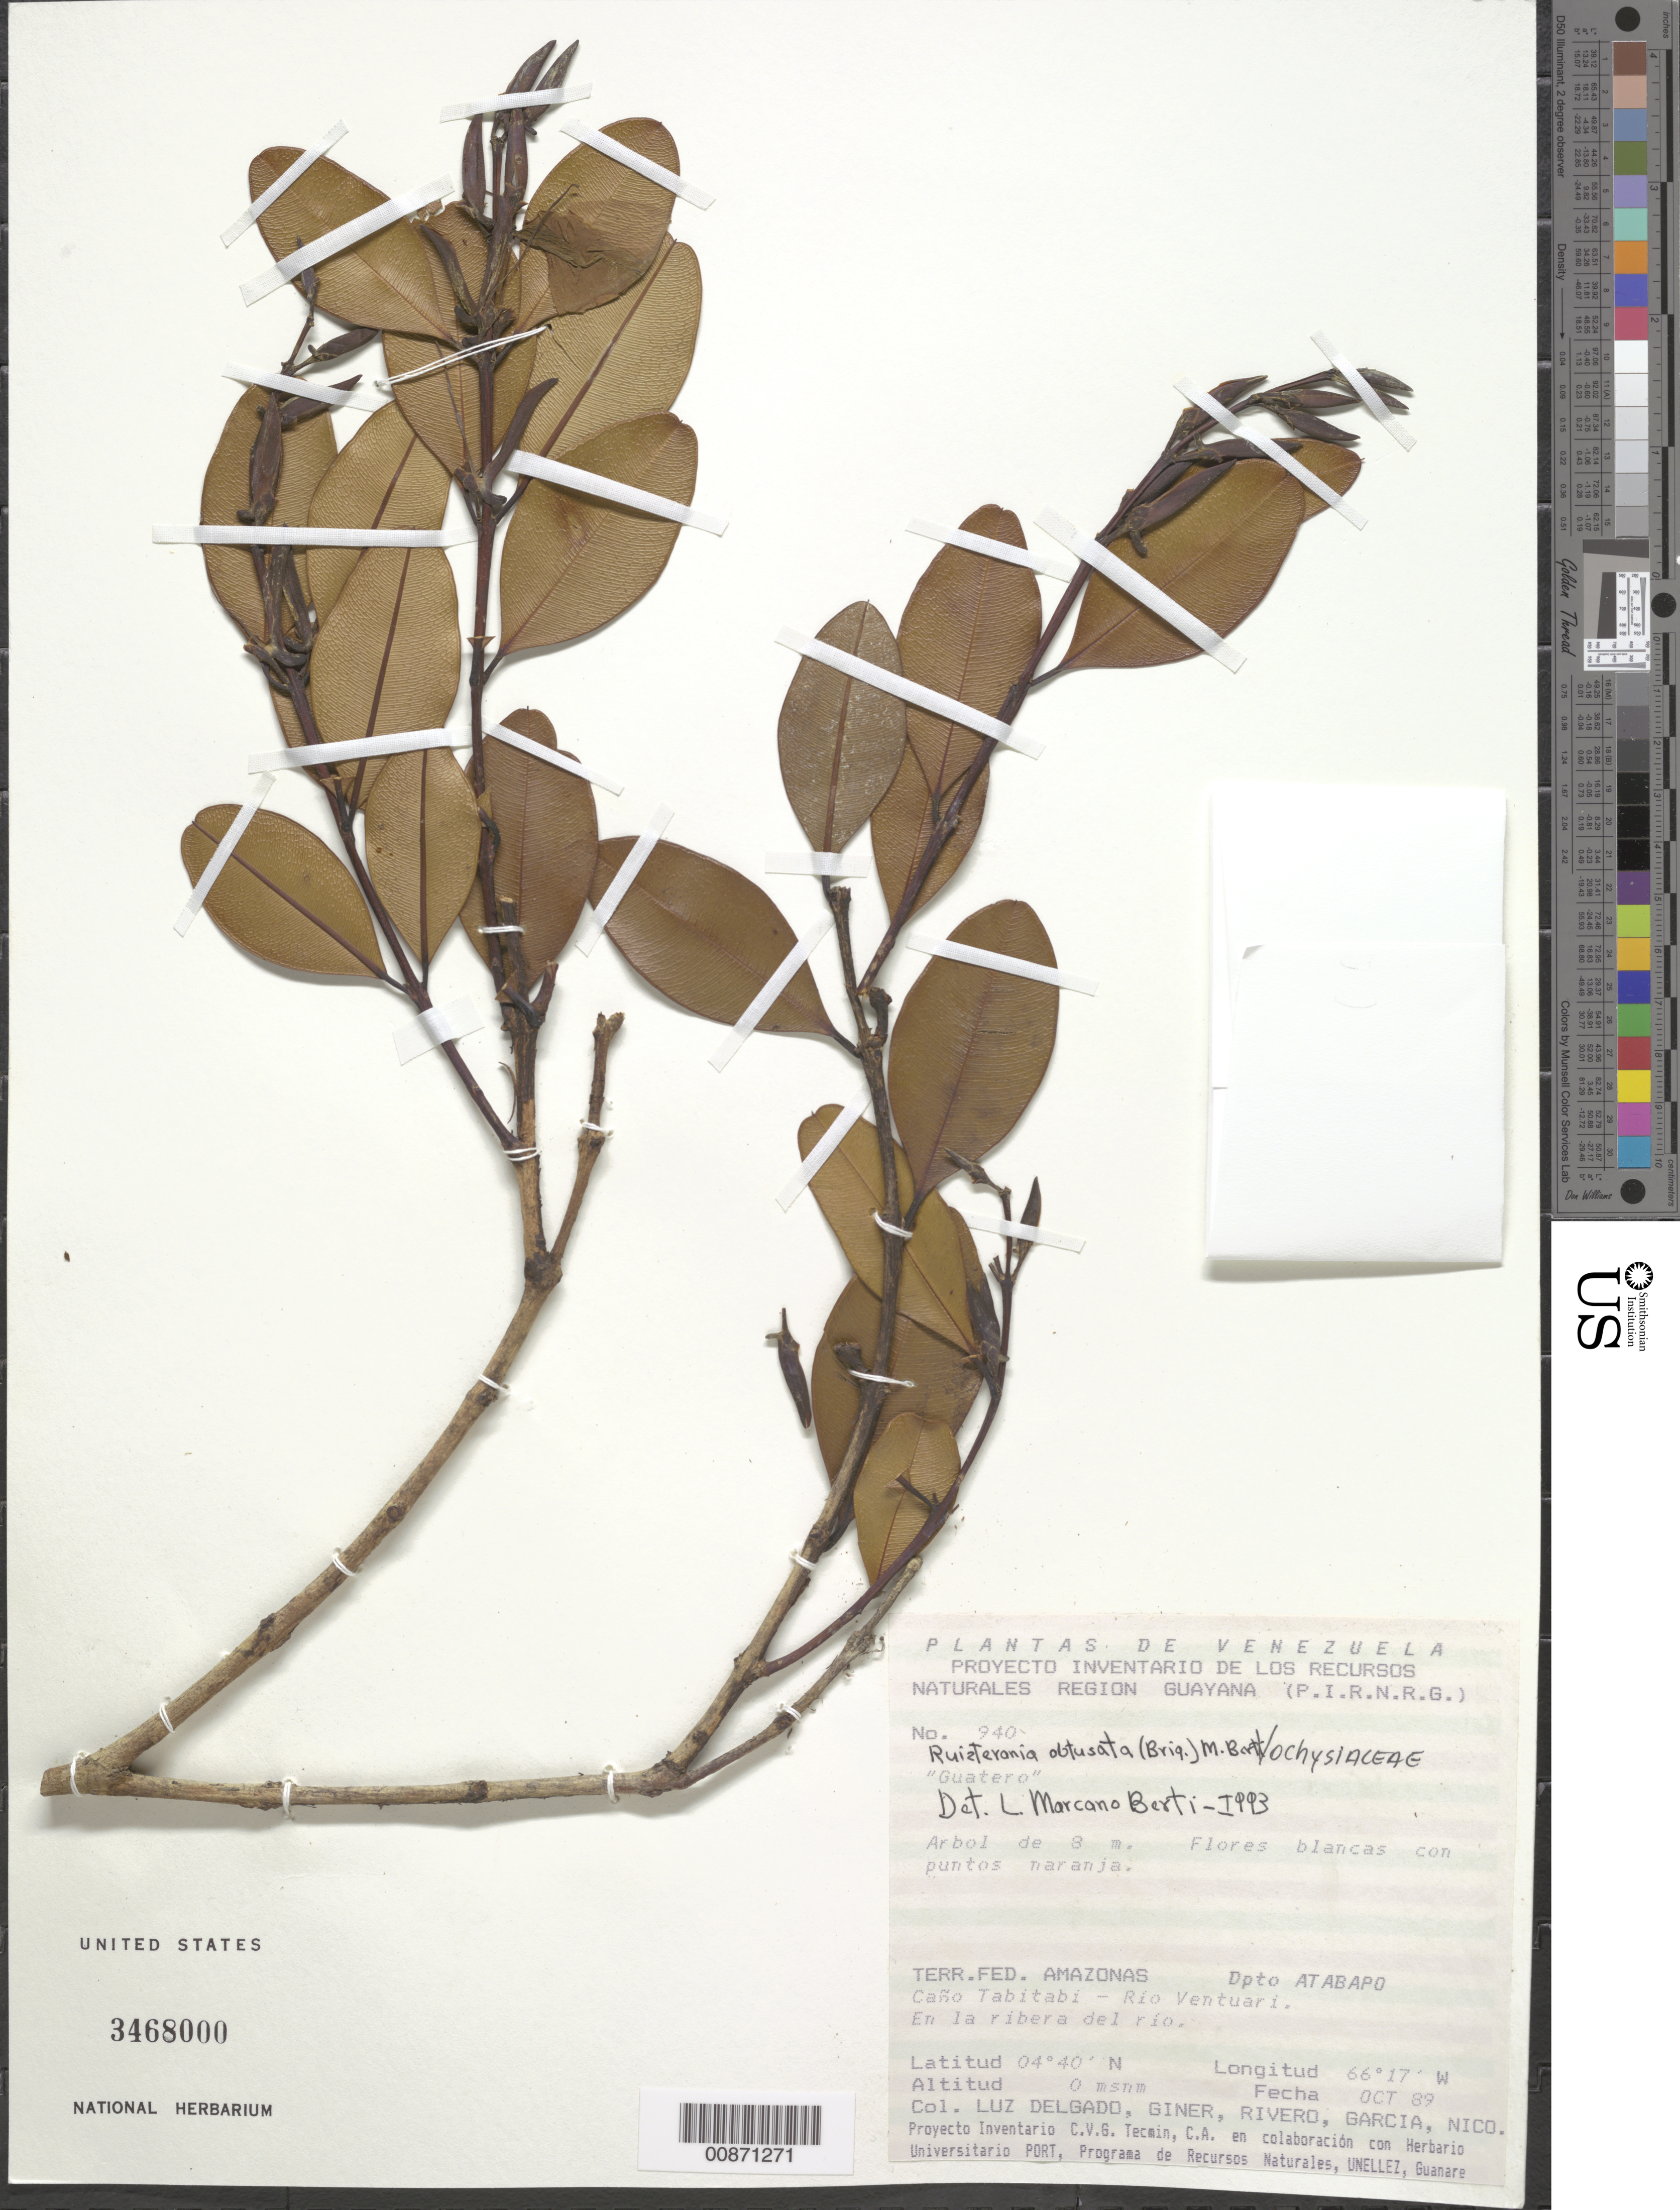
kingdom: Plantae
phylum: Tracheophyta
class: Magnoliopsida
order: Myrtales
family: Vochysiaceae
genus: Ruizterania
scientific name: Ruizterania obtusata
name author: (Briq.) Marc.-Berti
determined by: Marcano-Berti, L.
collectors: L. Delgado V., S. Giner, -. Rivero, H. Garcia & L. Nico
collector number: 940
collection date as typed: Oct-89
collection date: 1989-10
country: Venezuela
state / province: Amazonas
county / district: Atabapo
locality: Caño Tabitabi - Río Ventuarí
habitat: Ribera del rio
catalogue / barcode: US 3468000